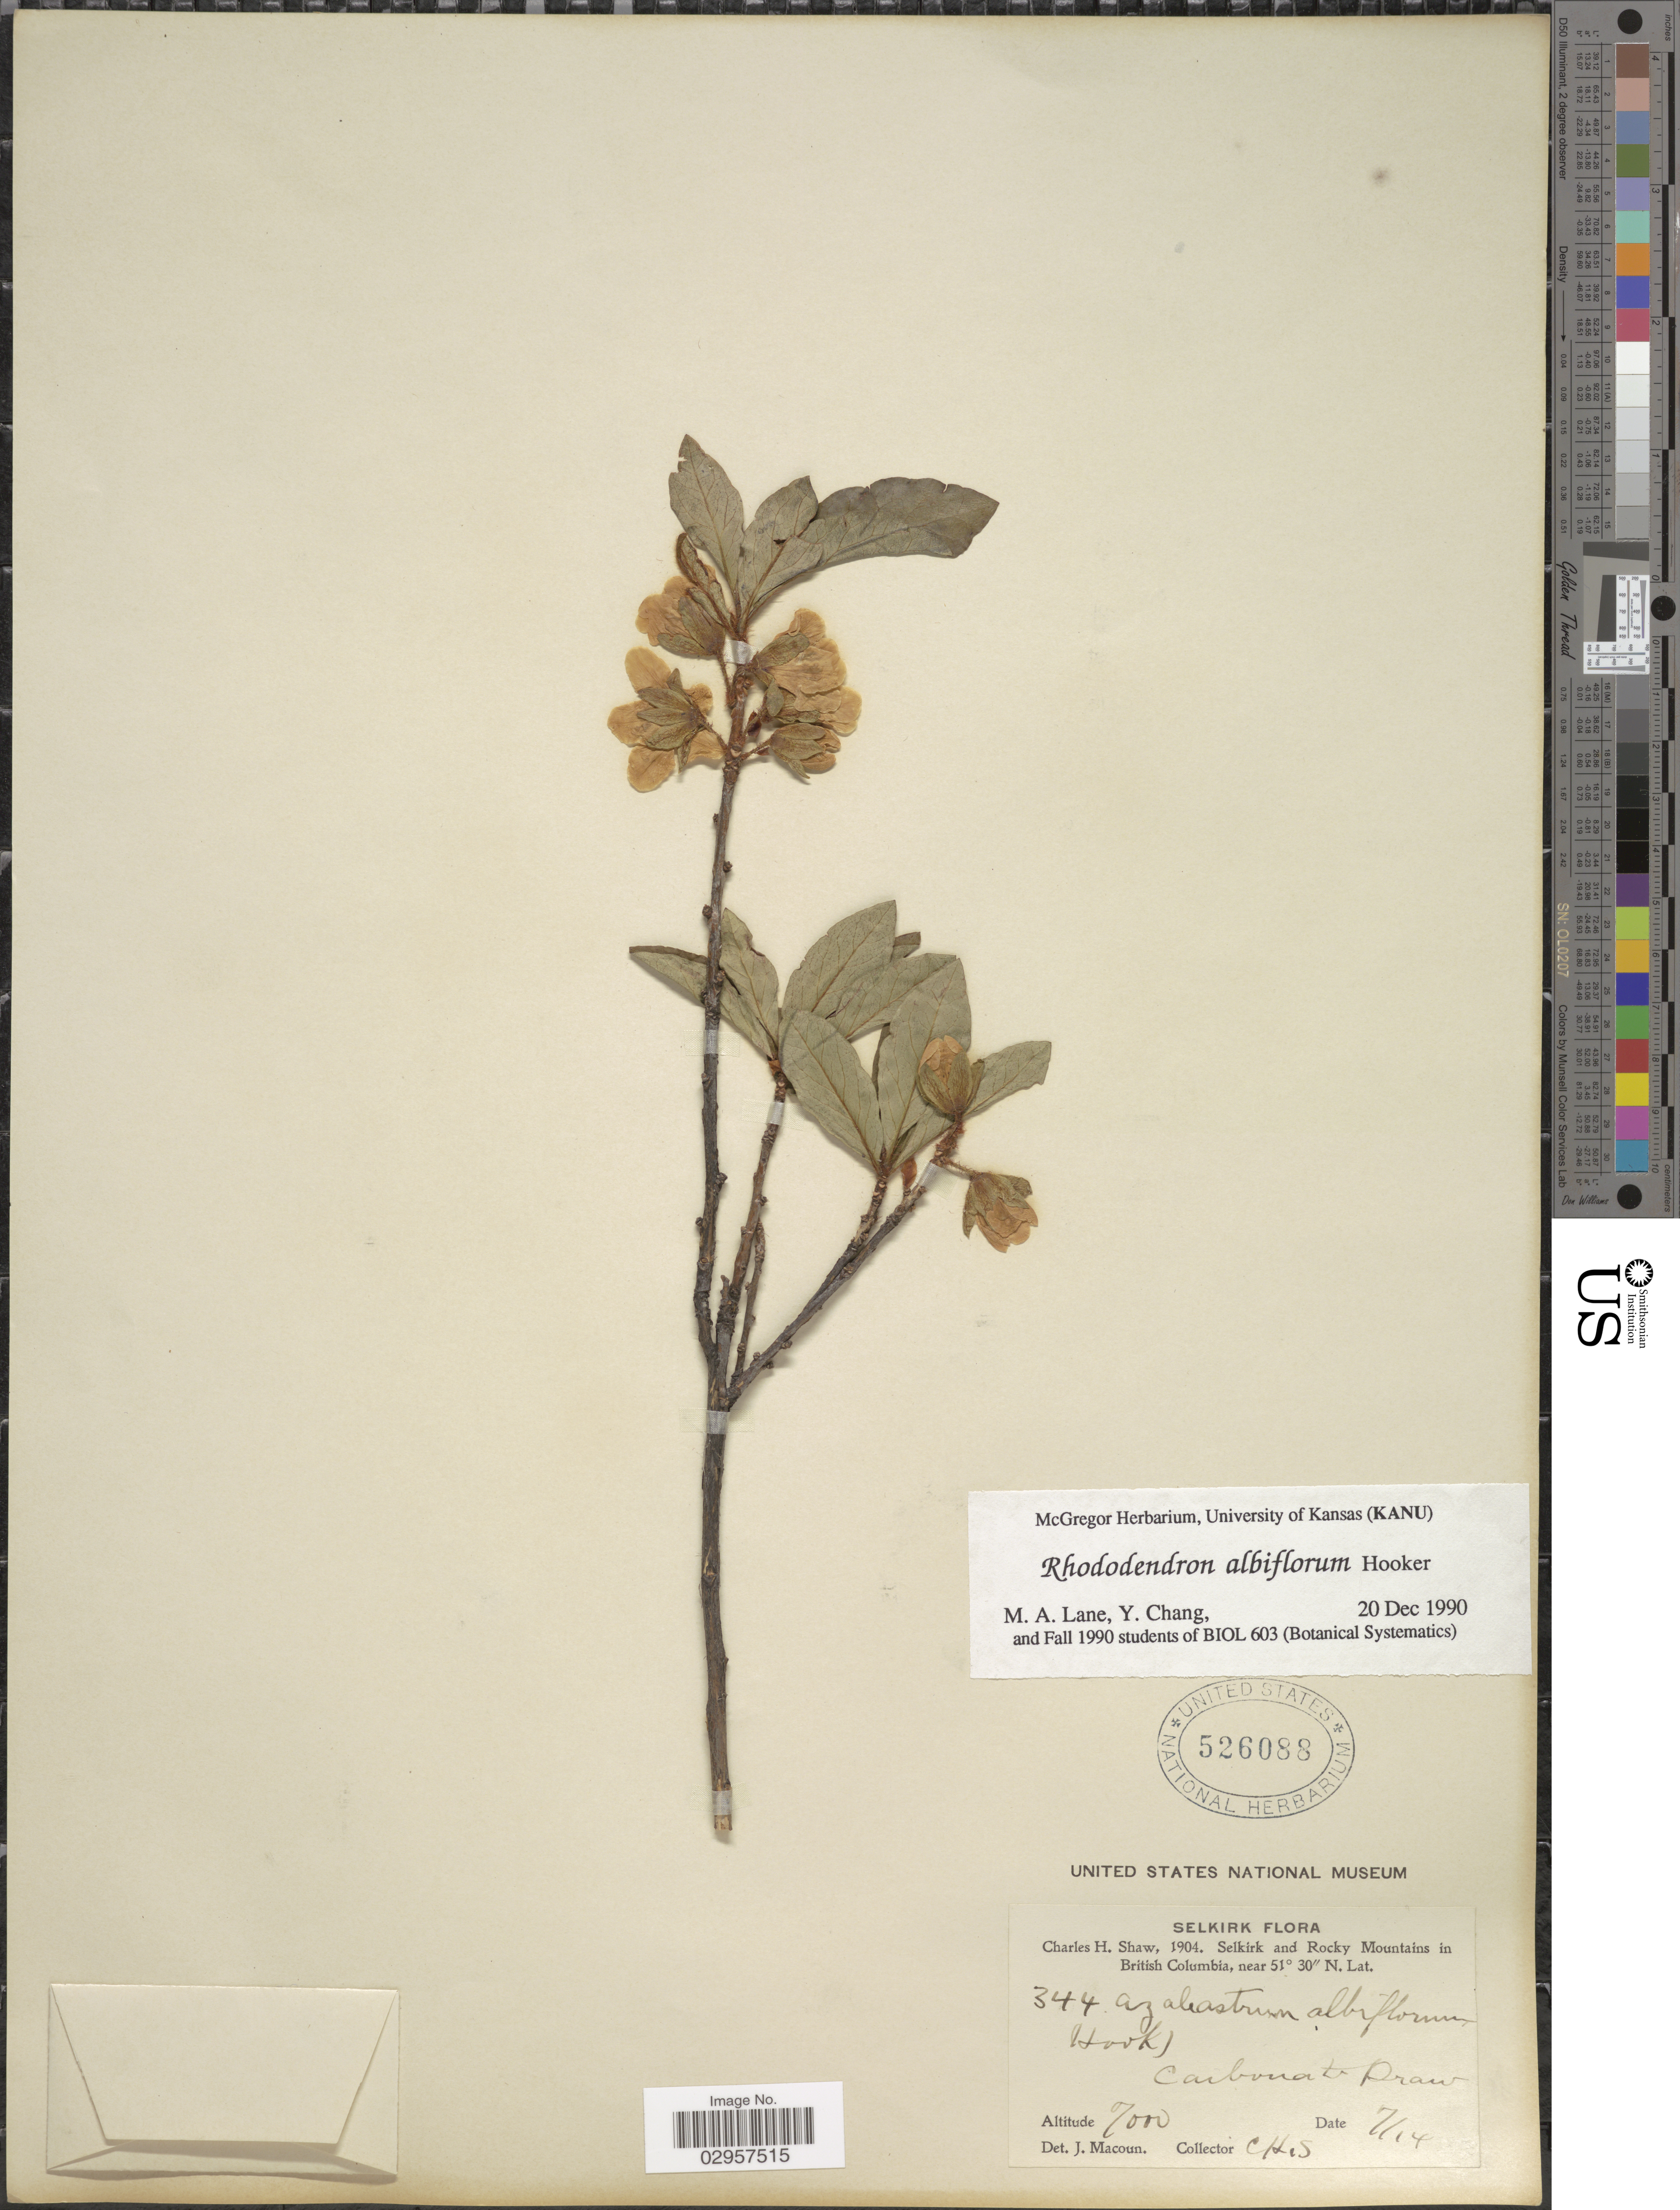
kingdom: Plantae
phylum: Tracheophyta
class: Magnoliopsida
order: Ericales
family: Ericaceae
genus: Rhododendron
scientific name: Rhododendron albiflorum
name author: Hook.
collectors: C. H. Shaw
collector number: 344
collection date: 1904-07-14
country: Canada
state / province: British Columbia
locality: Selkirk and Rocky Mountains. Carbonate Draw.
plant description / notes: No precise locality correction needed.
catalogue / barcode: US 526088